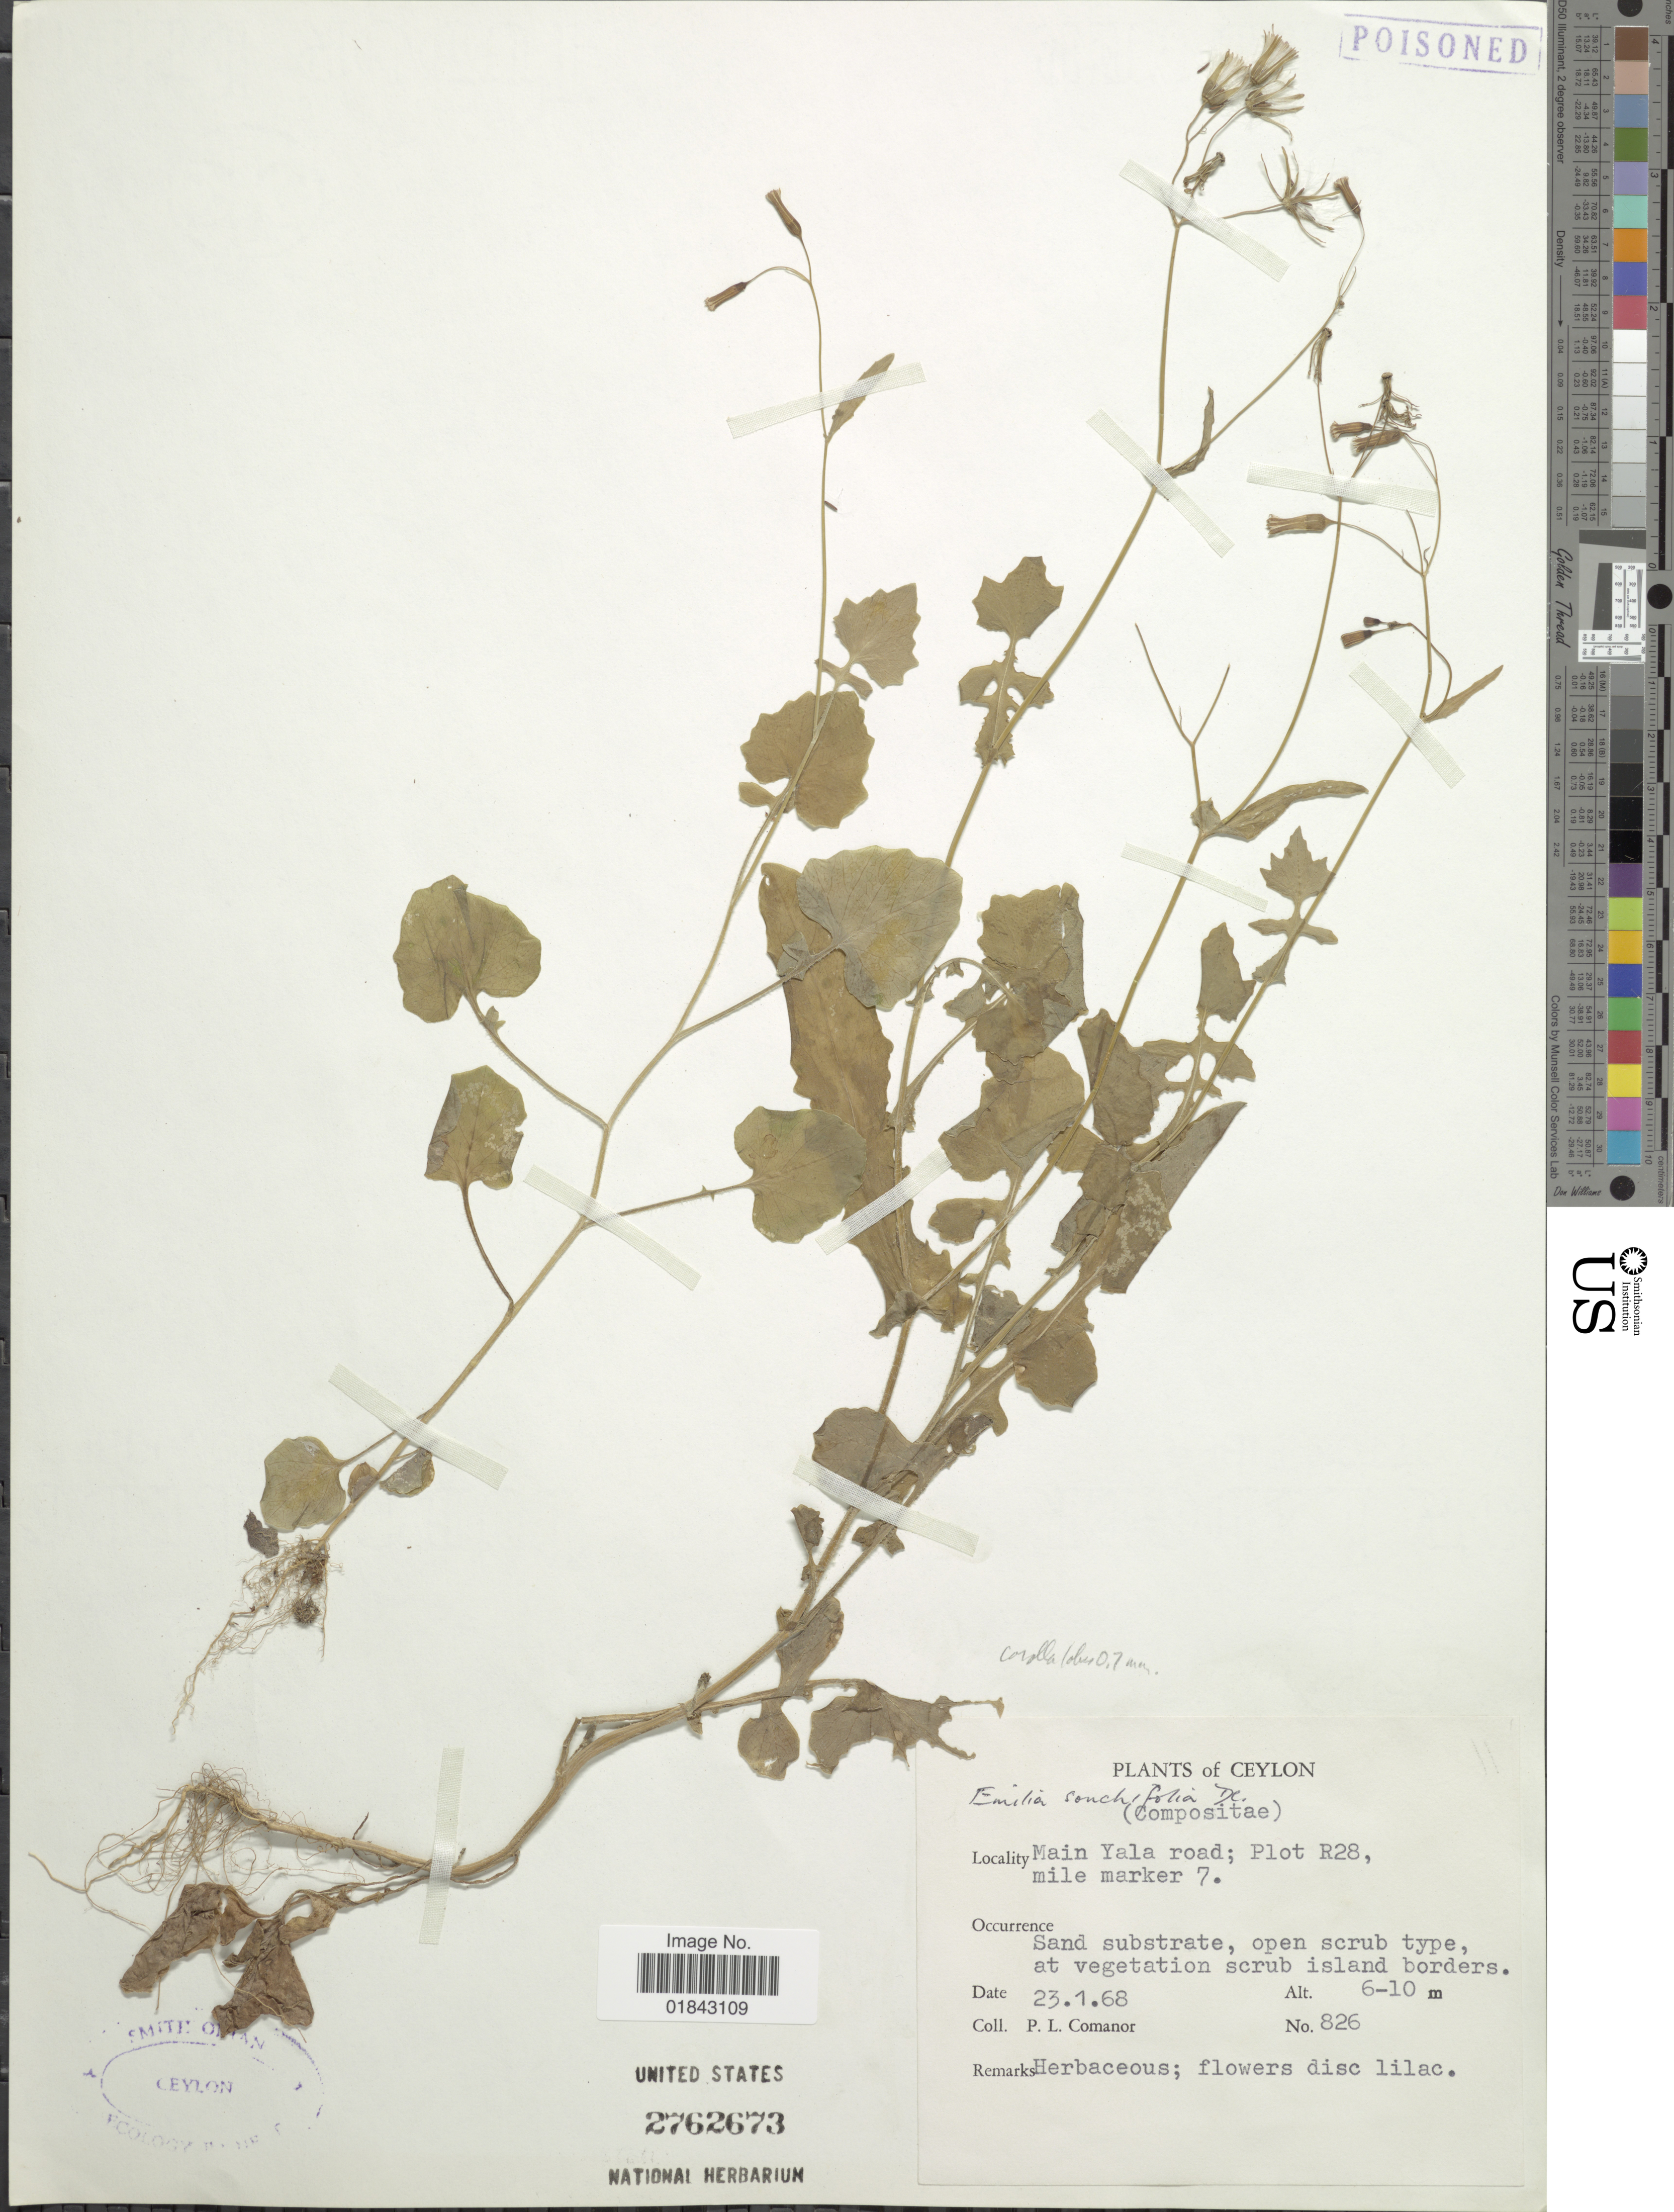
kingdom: Plantae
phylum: Tracheophyta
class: Magnoliopsida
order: Asterales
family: Asteraceae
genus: Emilia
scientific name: Emilia sonchifolia var. sonchifolia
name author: (L.) DC.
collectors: P. Comanor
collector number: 826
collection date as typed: Transcribed d/m/y: 23/1/68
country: Sri Lanka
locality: Ceylon, Main Yala road; Plot R28, mile marker 7, sand substrate, open scrub type, at vegetation scrub island borders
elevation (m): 6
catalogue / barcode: US 2762673